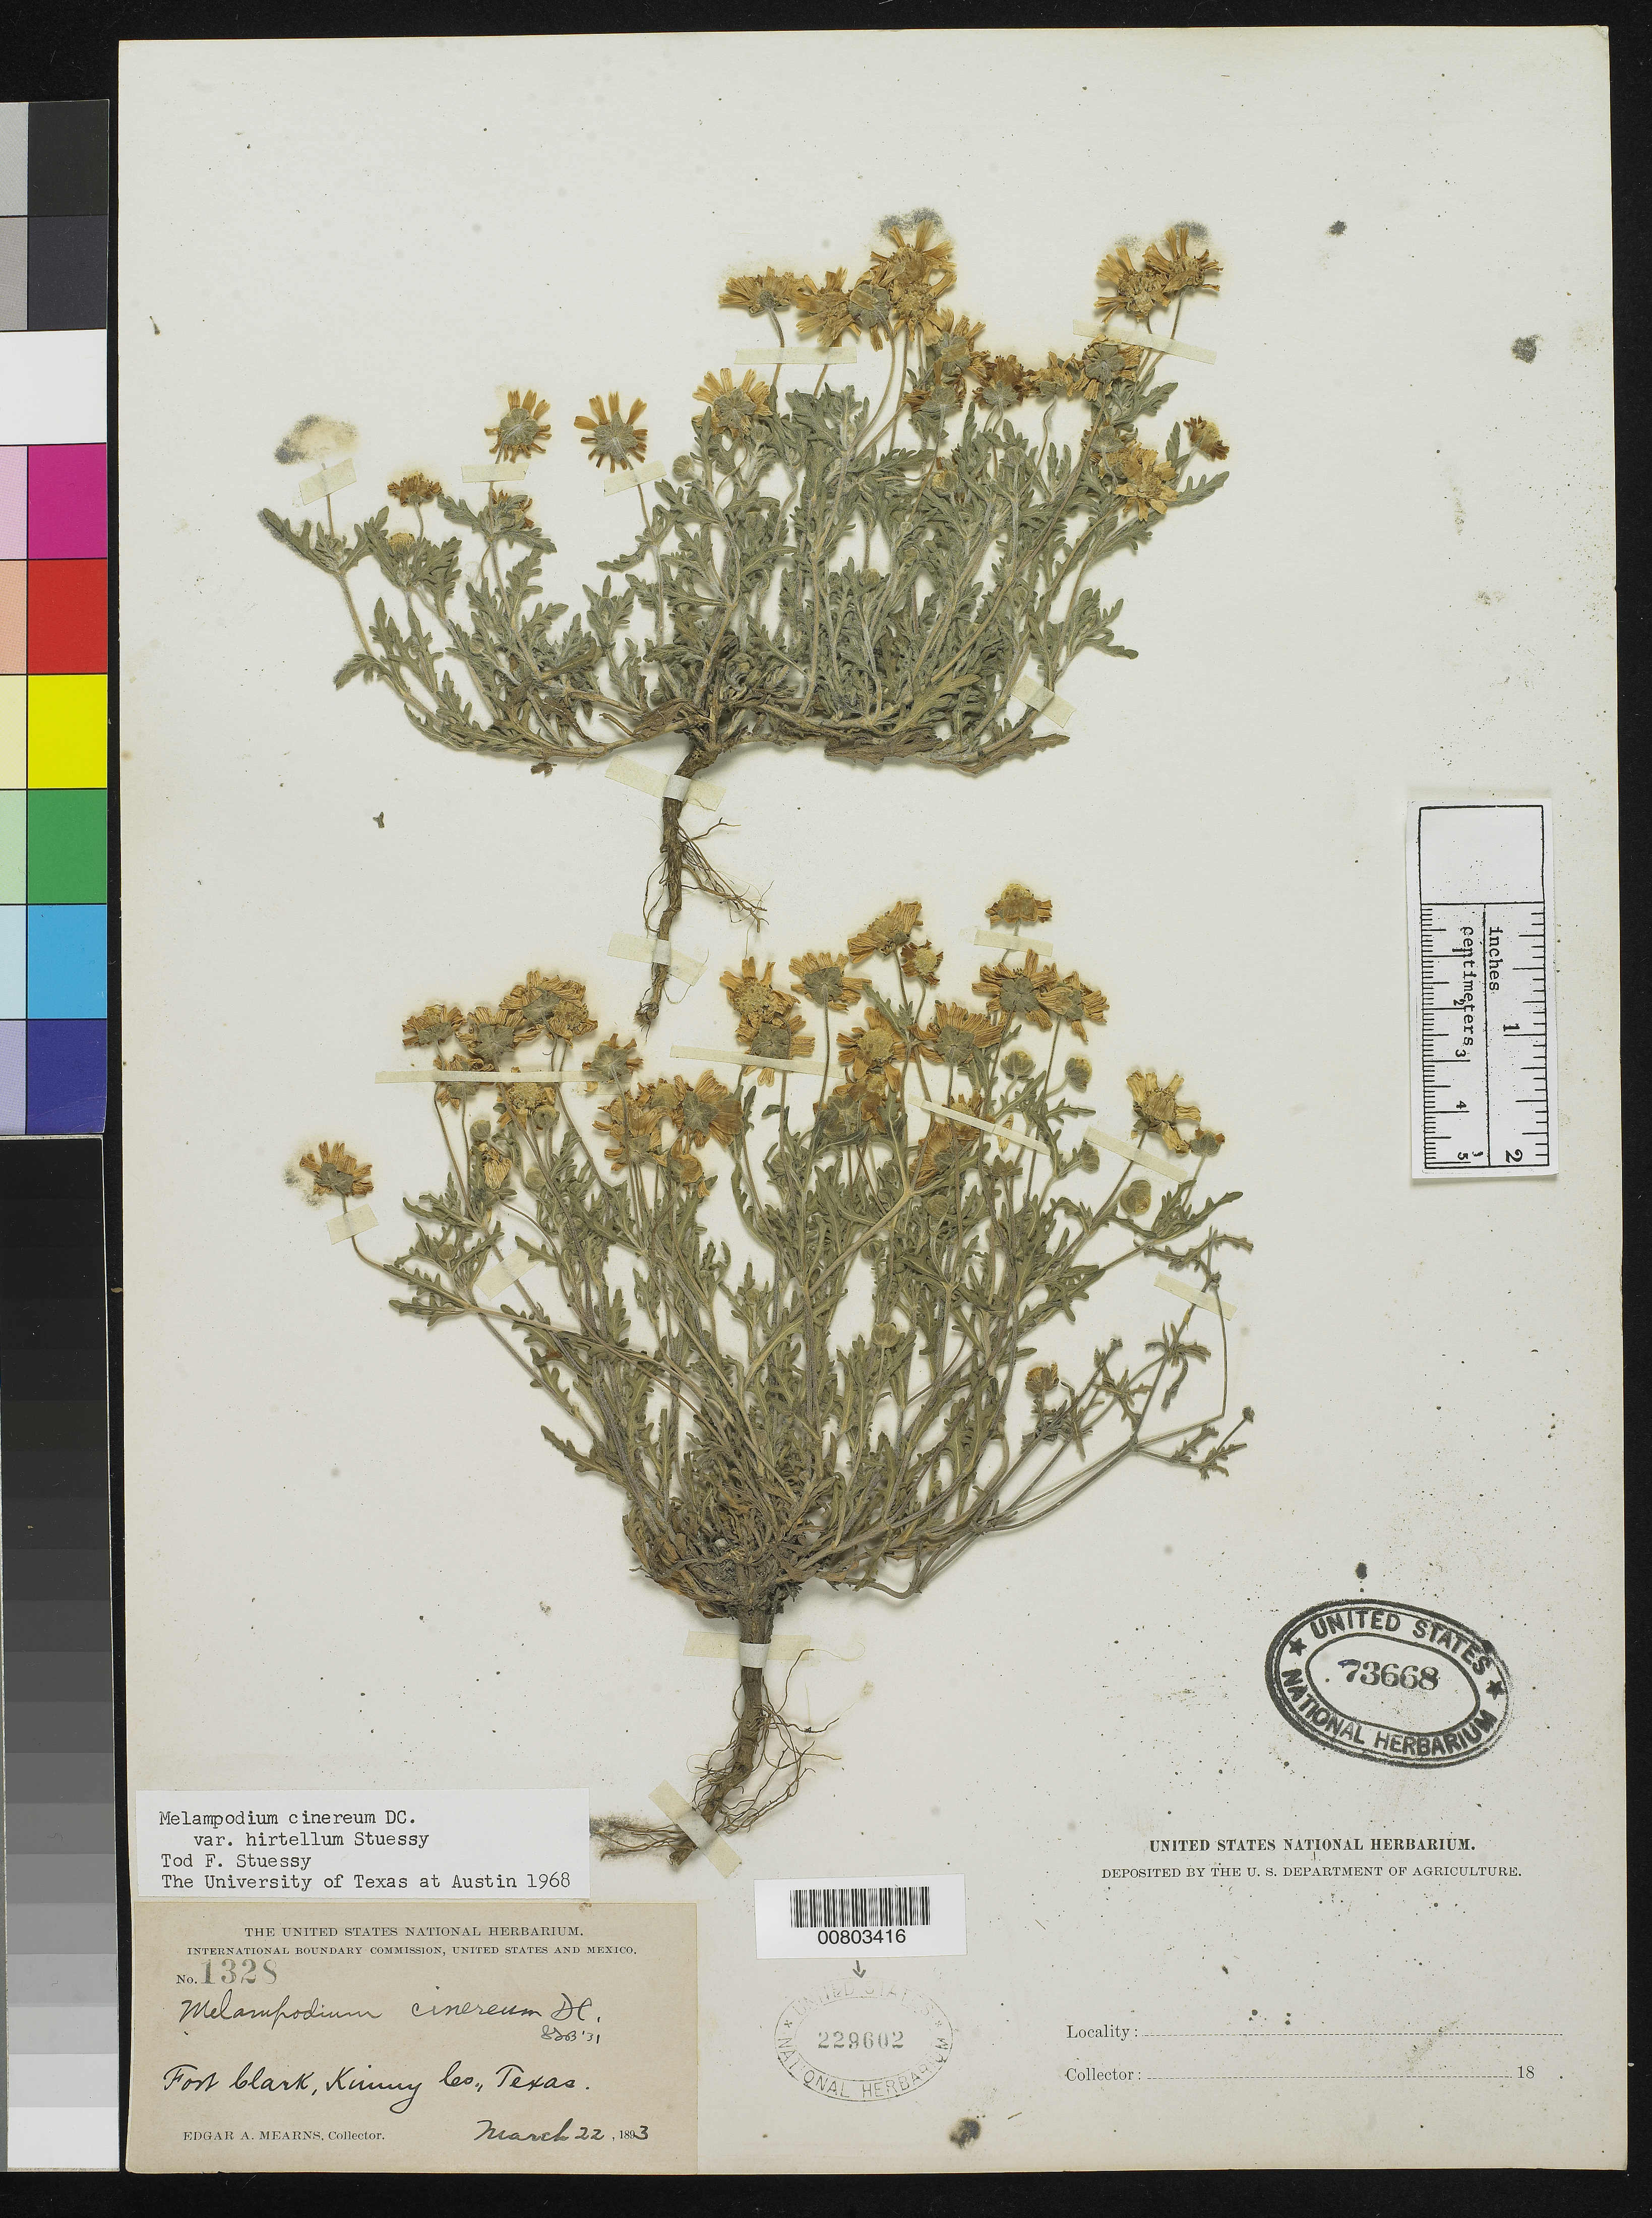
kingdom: Plantae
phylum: Tracheophyta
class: Magnoliopsida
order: Asterales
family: Asteraceae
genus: Melampodium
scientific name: Melampodium cinereum var. hirtellum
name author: Stuessy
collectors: E. A. Mearns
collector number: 1328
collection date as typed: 22 Mar 1893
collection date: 1893-03-22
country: United States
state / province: Texas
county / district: Kinney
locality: Fort Clark, Kinney County, Texas.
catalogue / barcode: US 229602